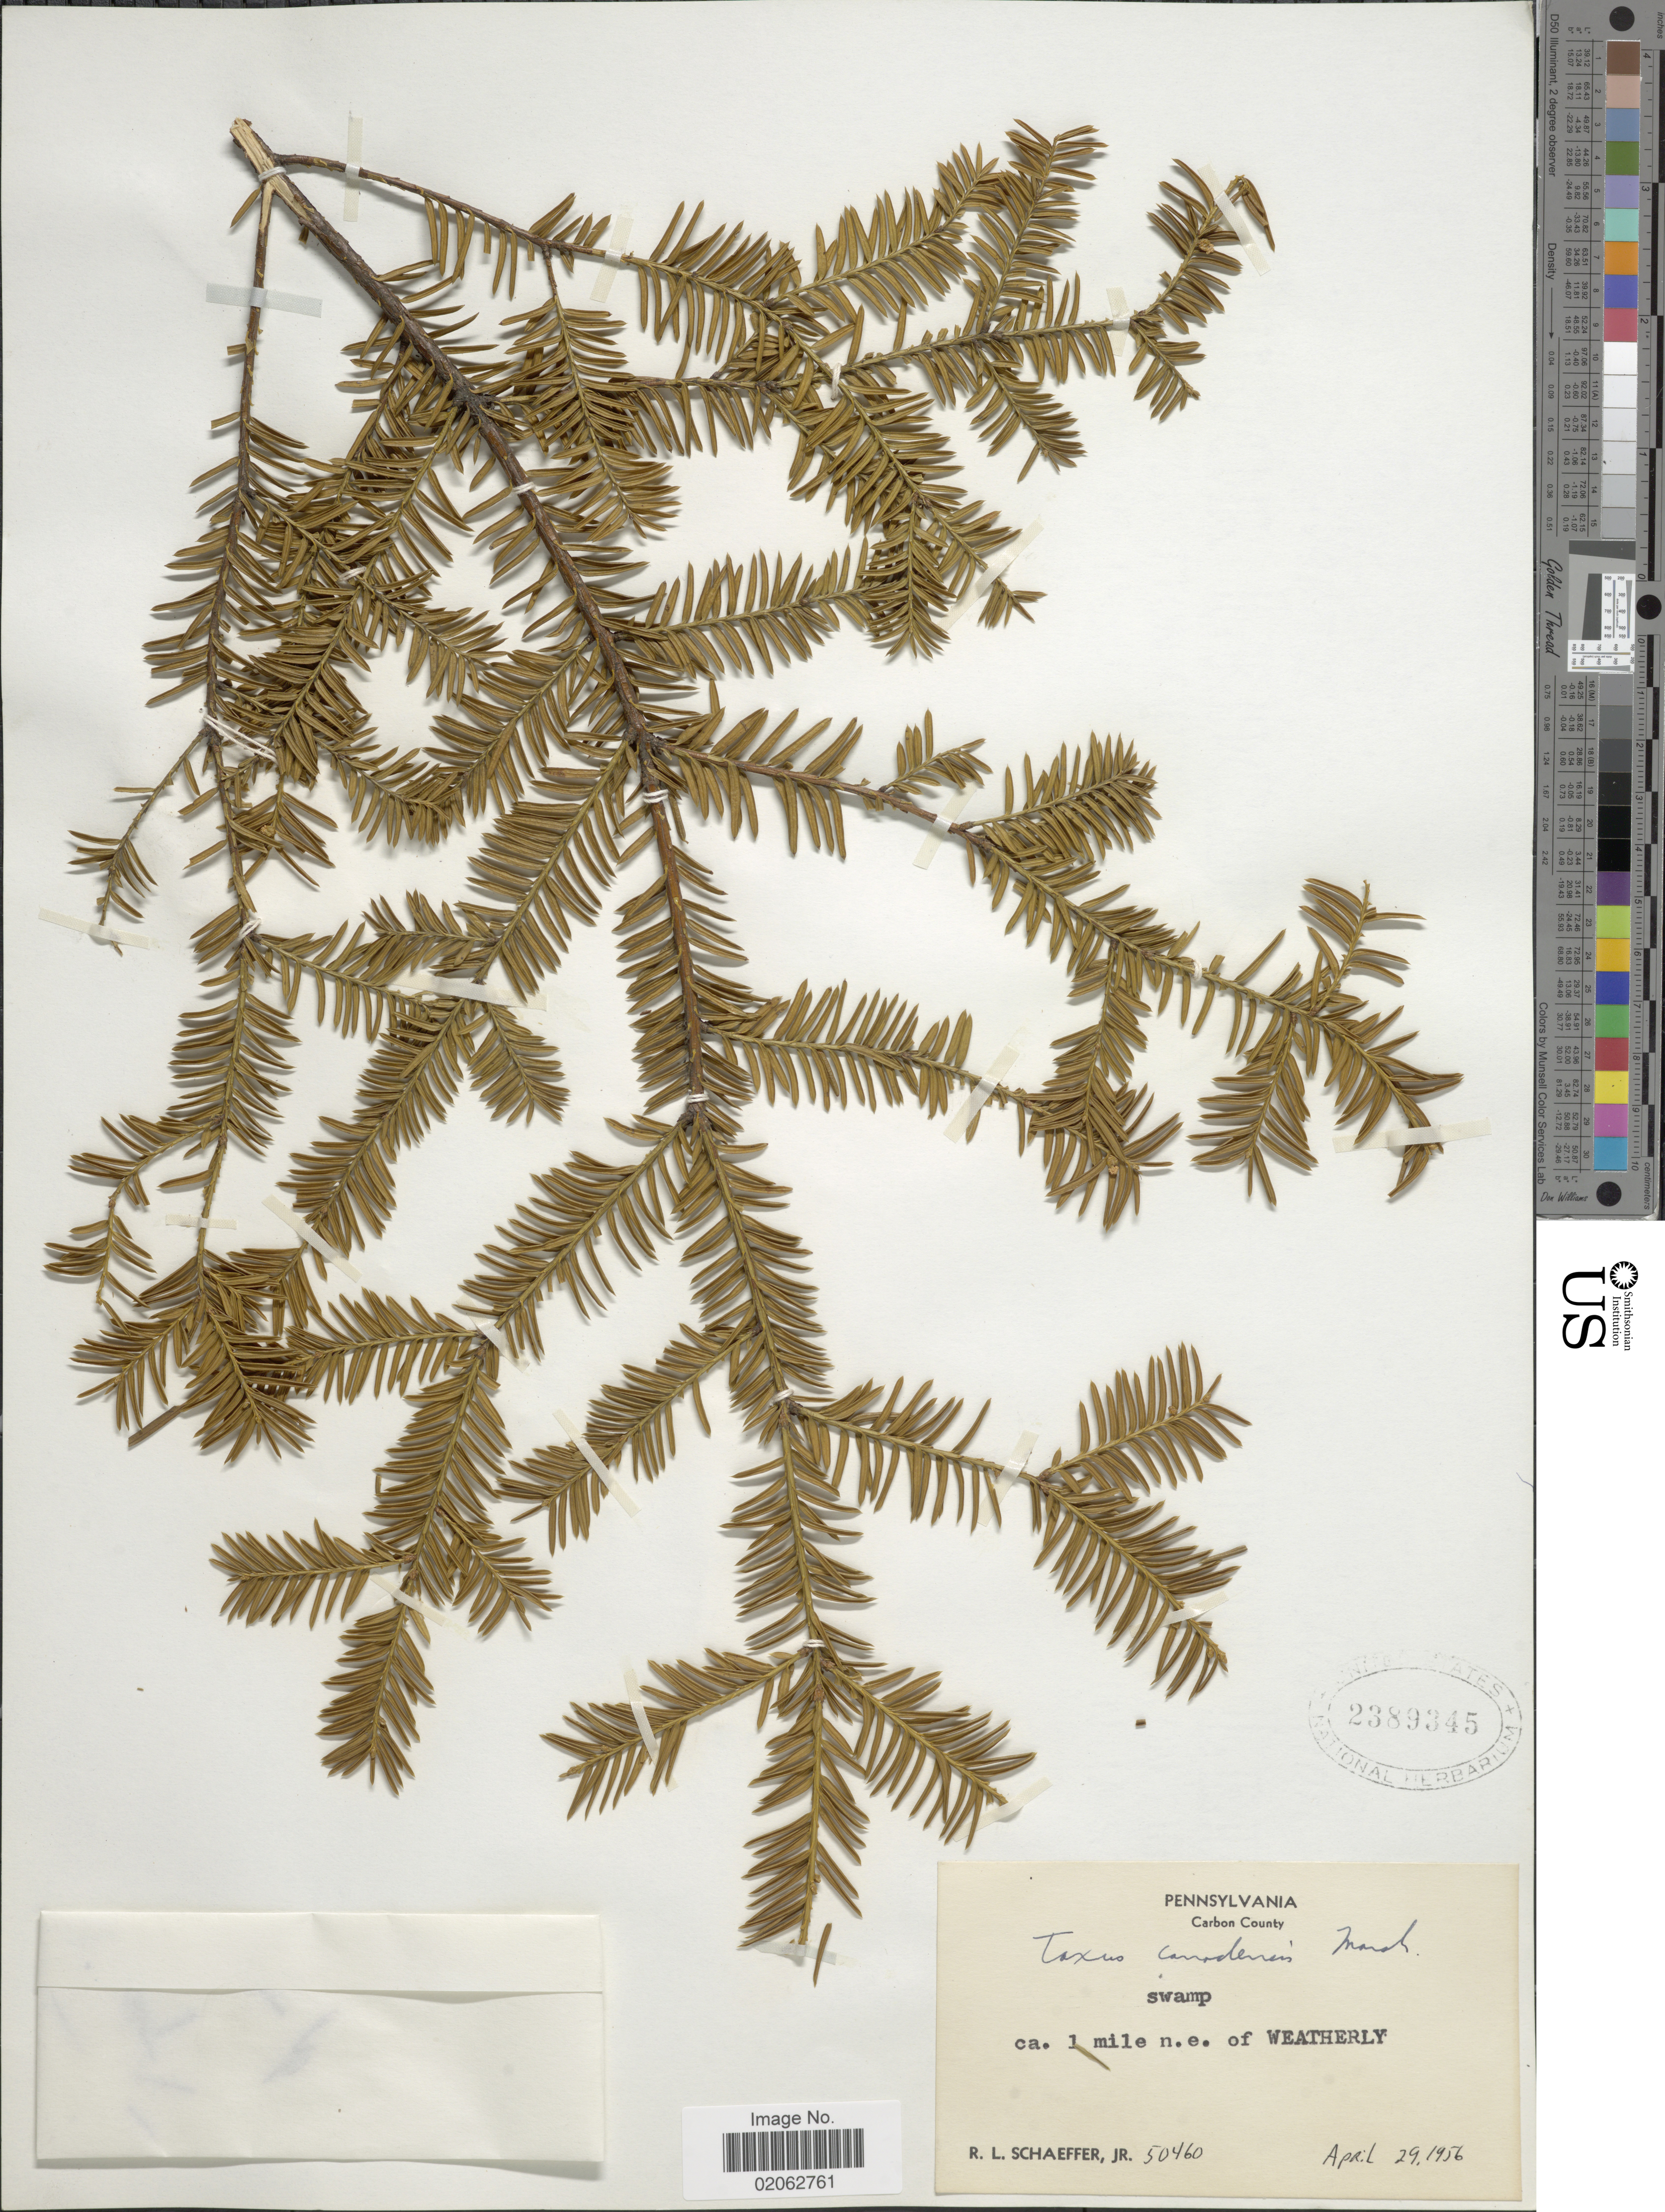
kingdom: Plantae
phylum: Tracheophyta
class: Pinopsida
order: Pinales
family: Taxaceae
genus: Taxus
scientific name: Taxus canadensis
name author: Marshall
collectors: R. L. Schaeffer Jr.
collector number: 50460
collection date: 1956-04-29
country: United States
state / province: Pennsylvania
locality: Carbon County, 1 mile n.e. of Weatherly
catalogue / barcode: US 2389345